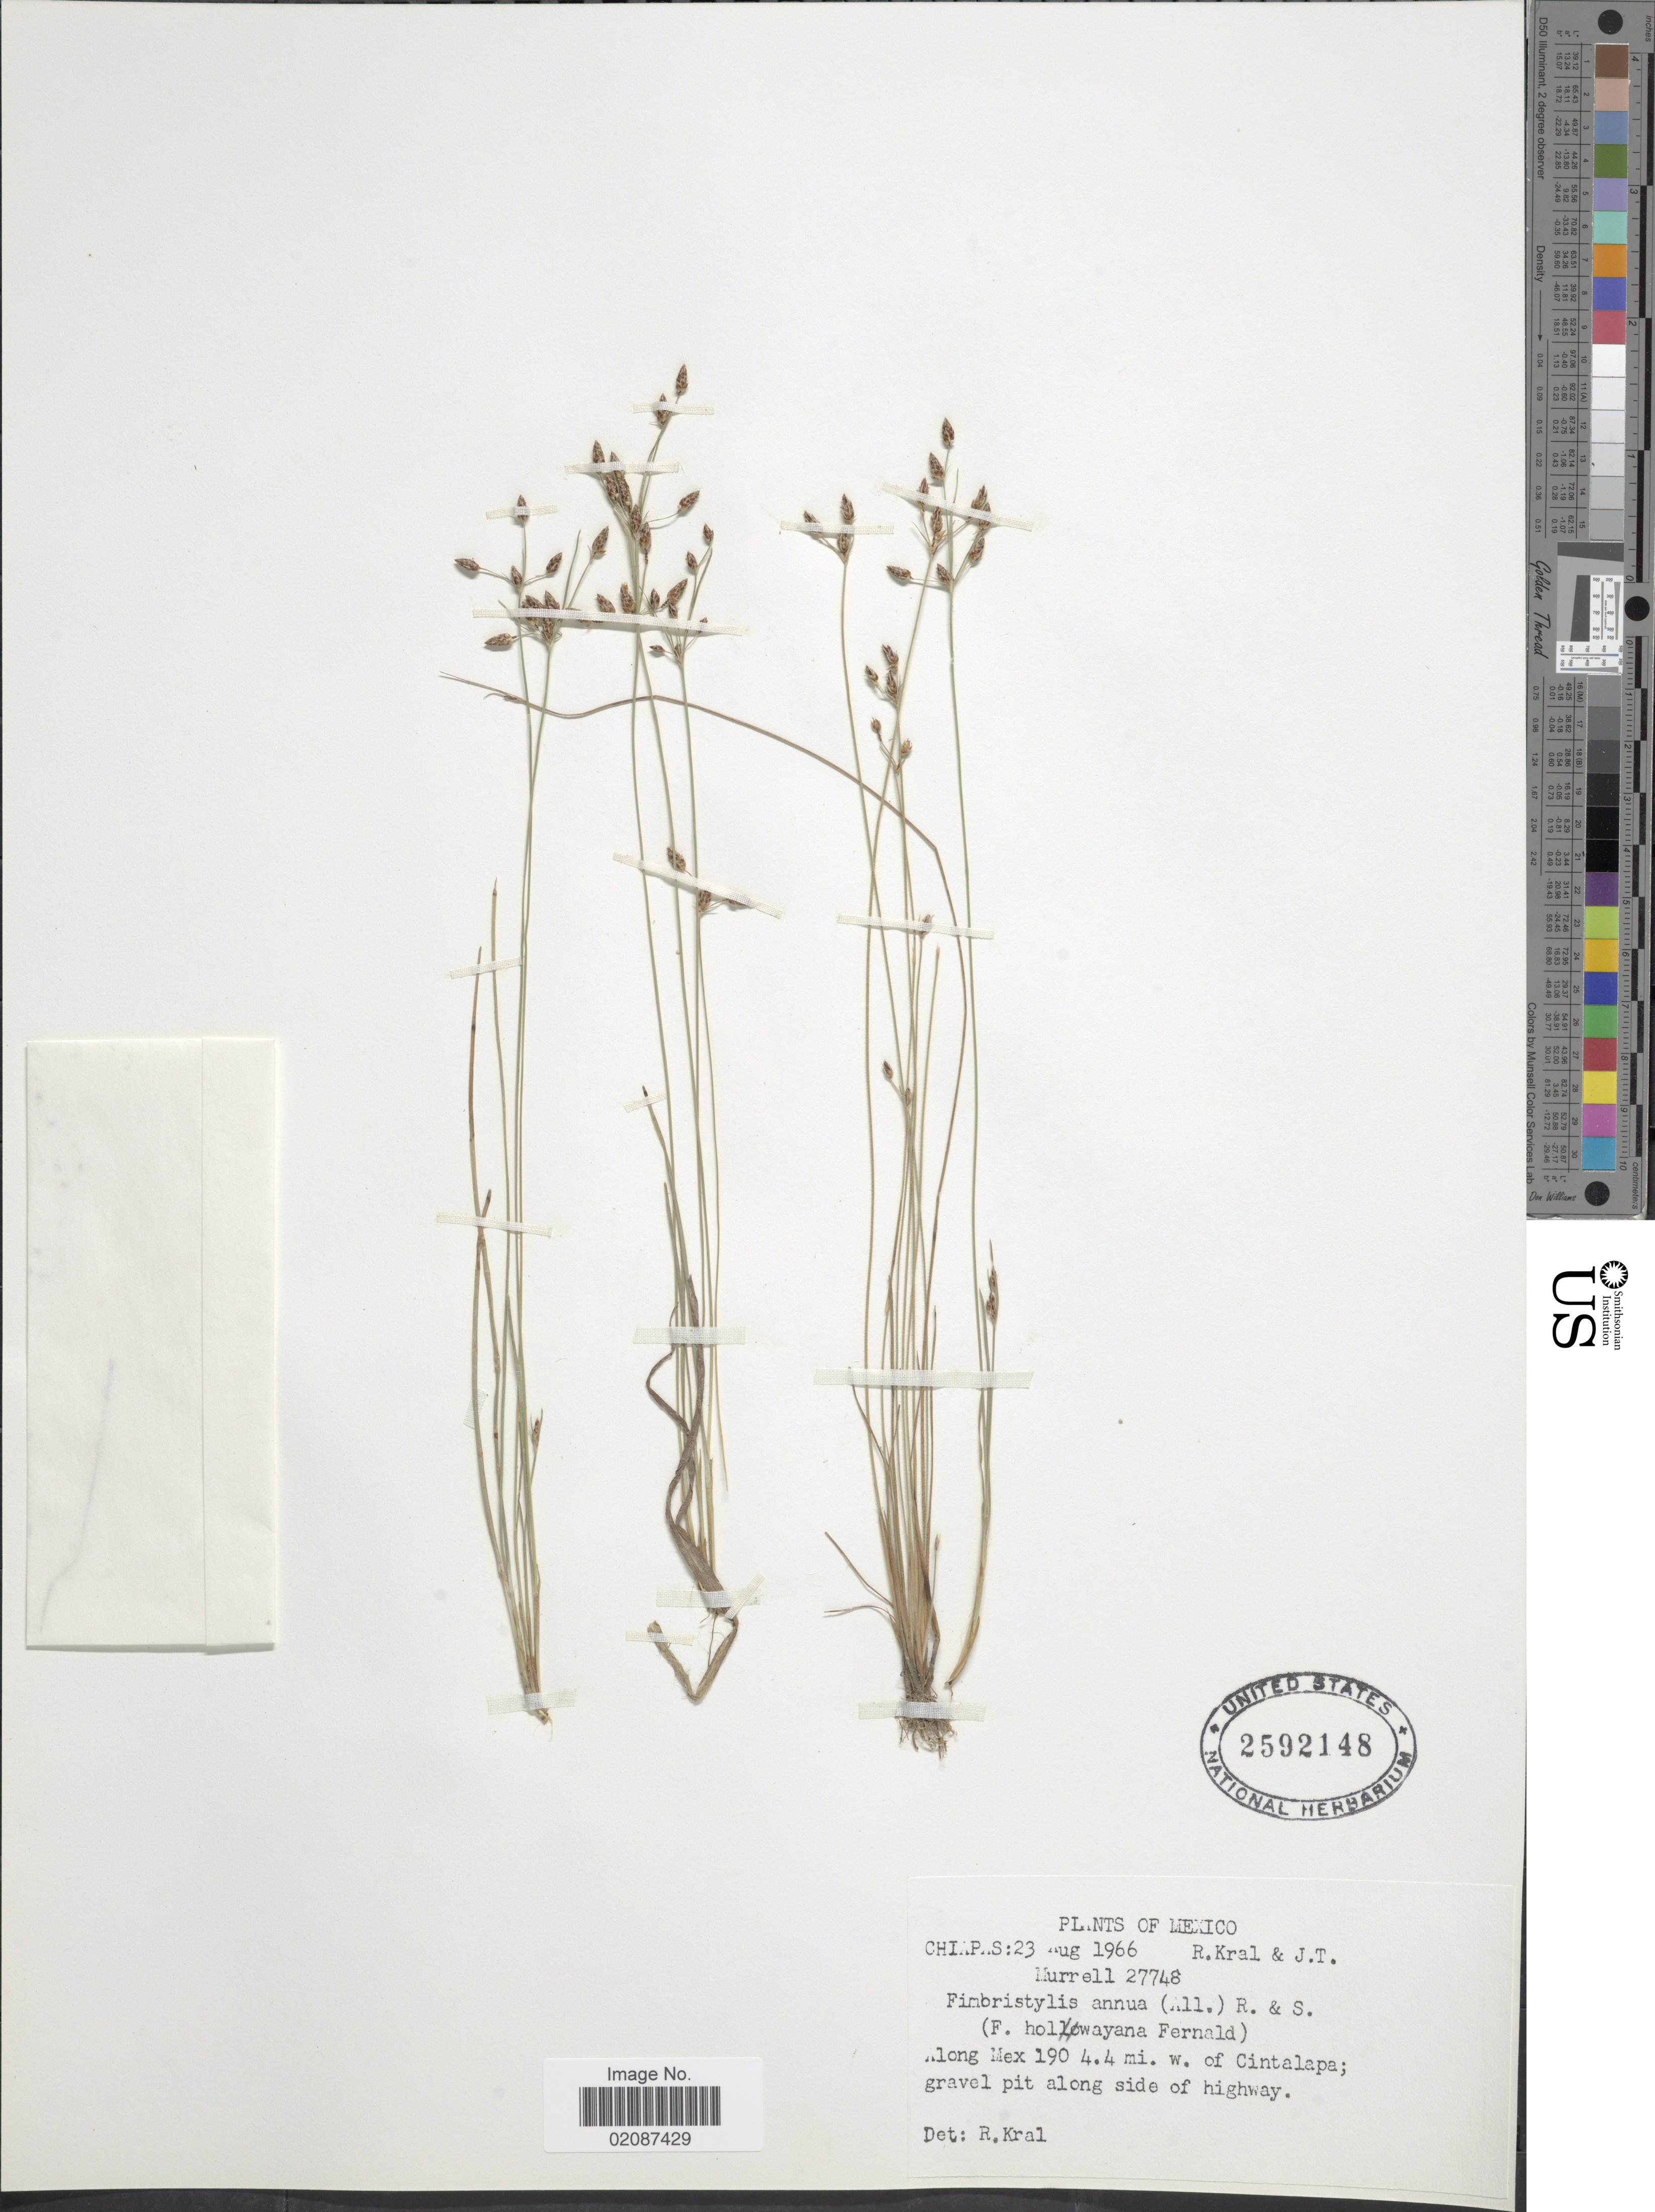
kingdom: Plantae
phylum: Tracheophyta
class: Liliopsida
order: Poales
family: Cyperaceae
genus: Fimbristylis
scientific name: Fimbristylis annua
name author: (All.) Roem. & Schult.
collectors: R. Kral & J. Murrell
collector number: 27748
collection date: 1966-08-23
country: Mexico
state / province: Chiapas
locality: Chiapas, Along Mex 190, 4.4 mi. w. of Cintalapa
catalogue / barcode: US 2592148